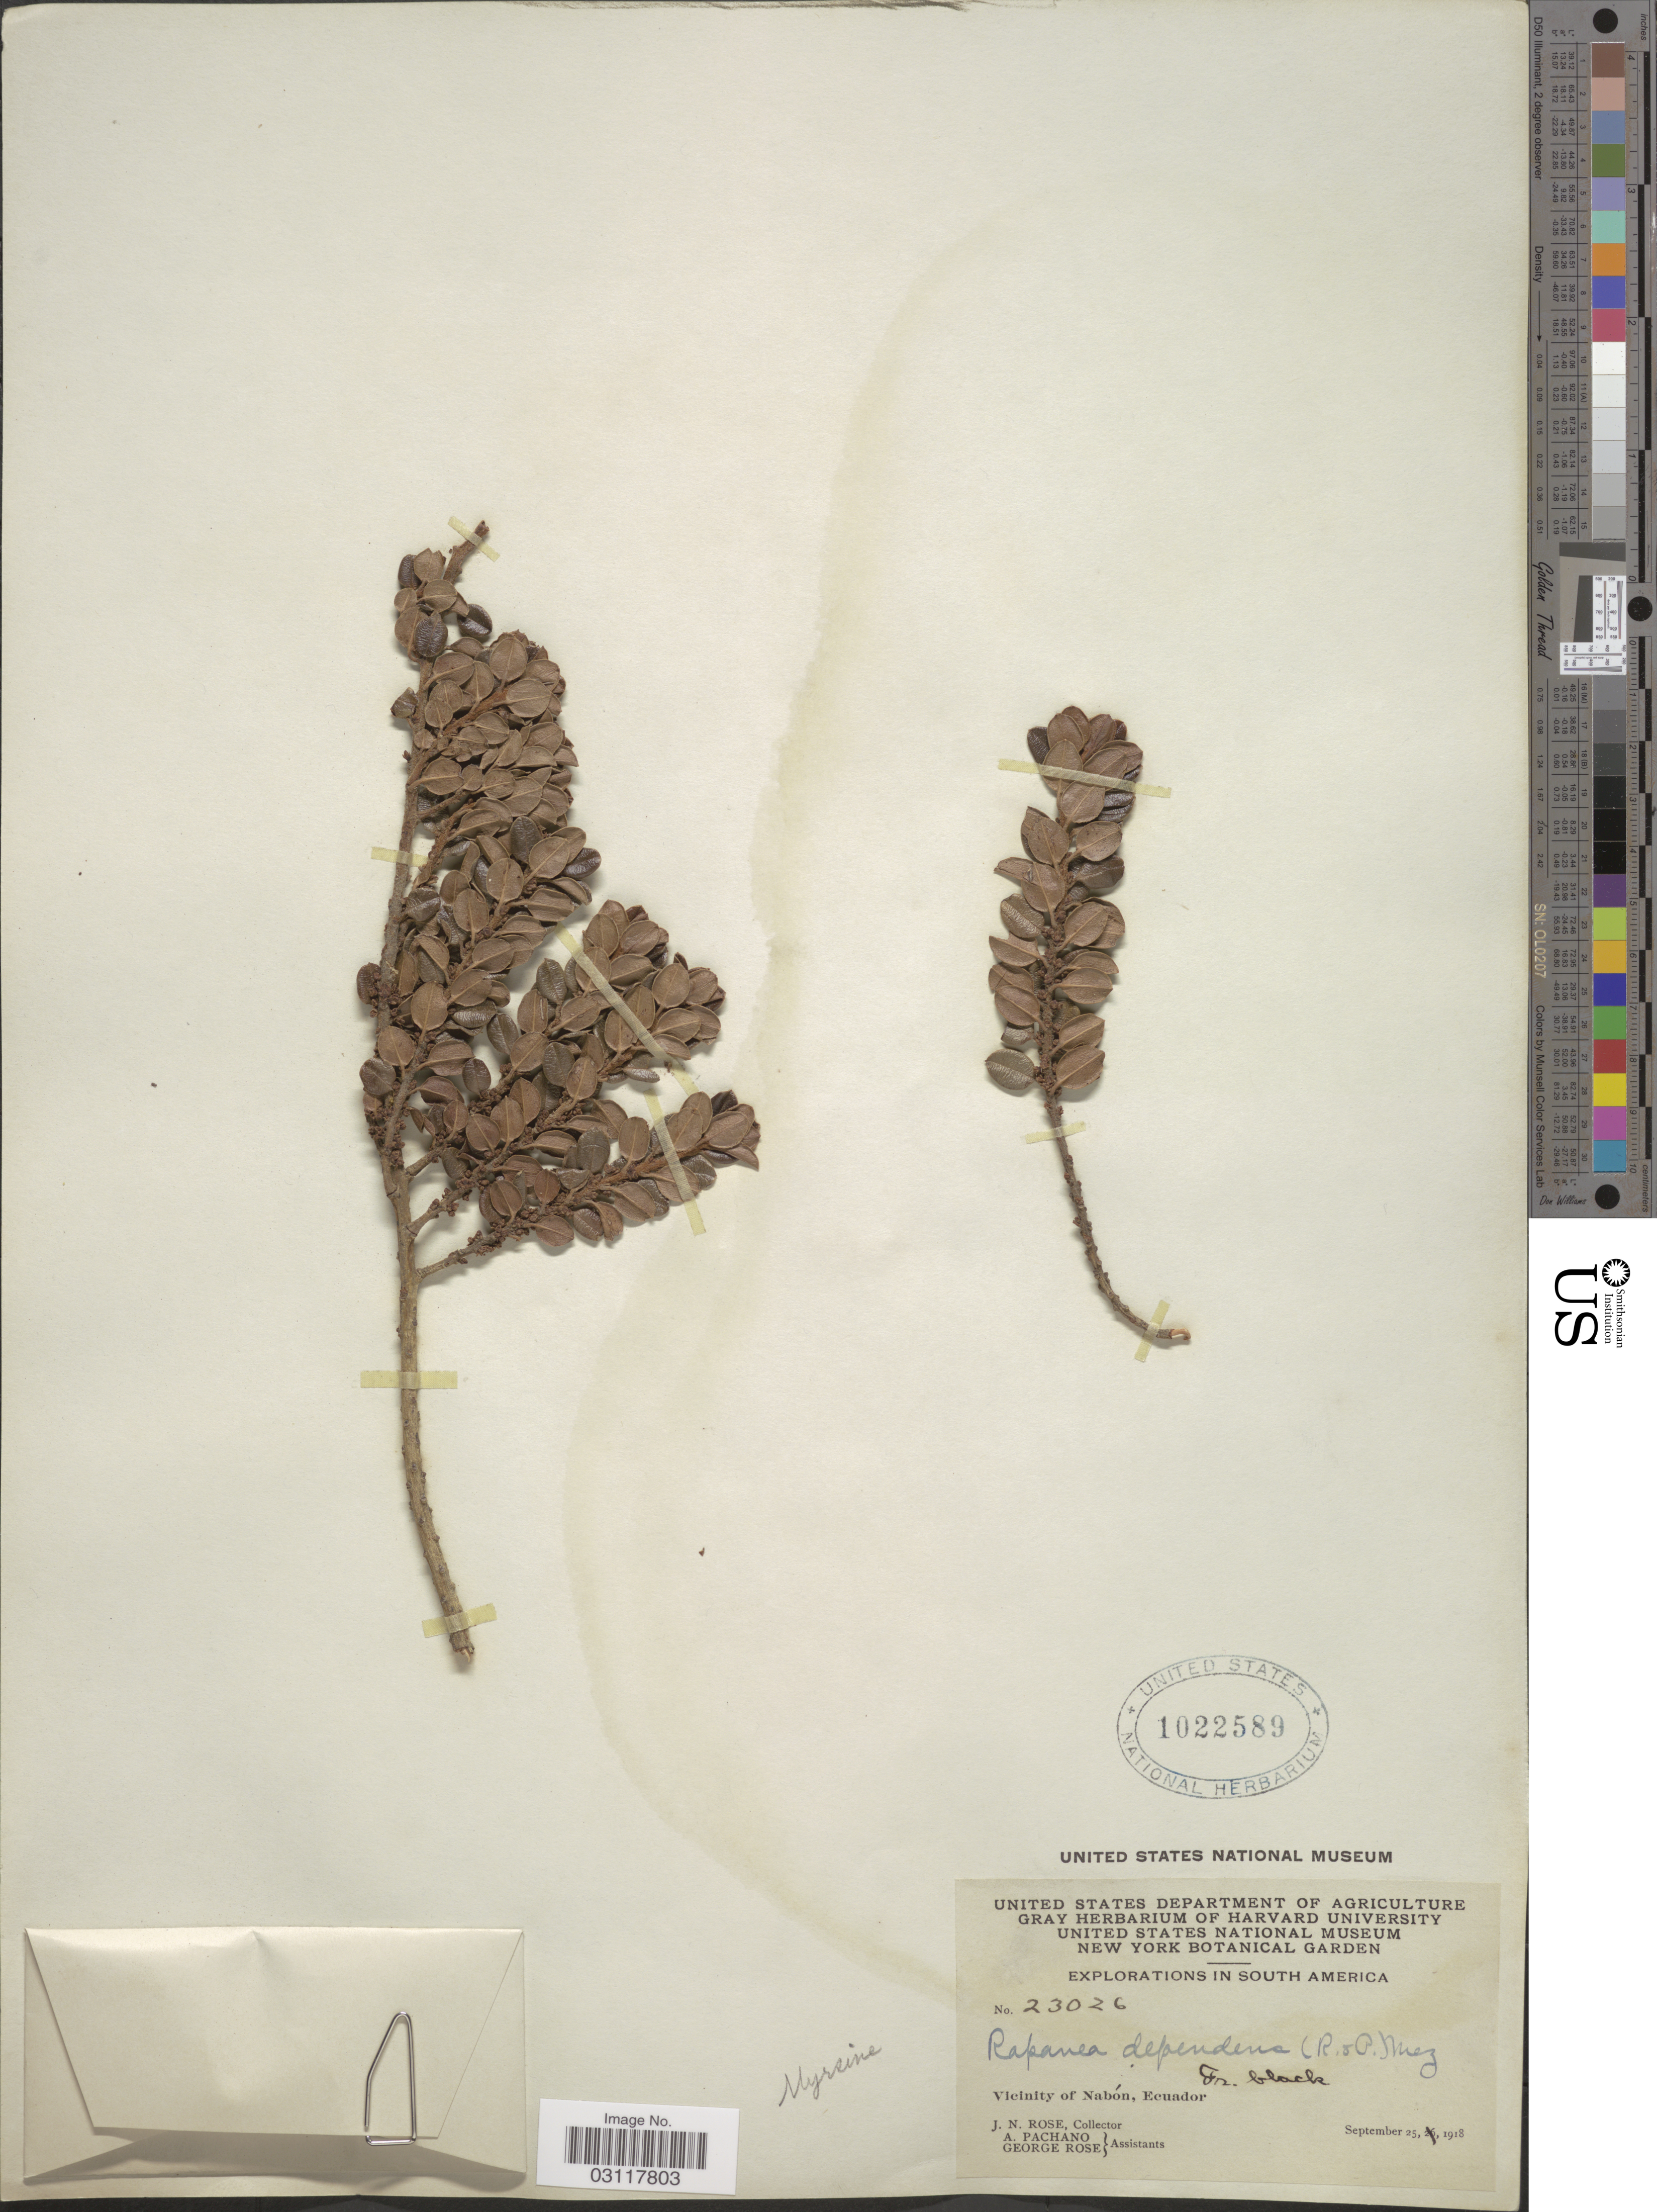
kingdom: Plantae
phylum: Tracheophyta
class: Magnoliopsida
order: Ericales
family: Primulaceae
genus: Rapanea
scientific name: Rapanea dependens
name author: (Ruiz & Pav.) Mez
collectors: J. N. Rose, A. Pachano & G. Rose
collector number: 23026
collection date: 1918-09-25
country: Ecuador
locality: Viciniţy of Nabón.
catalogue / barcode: US 1022589